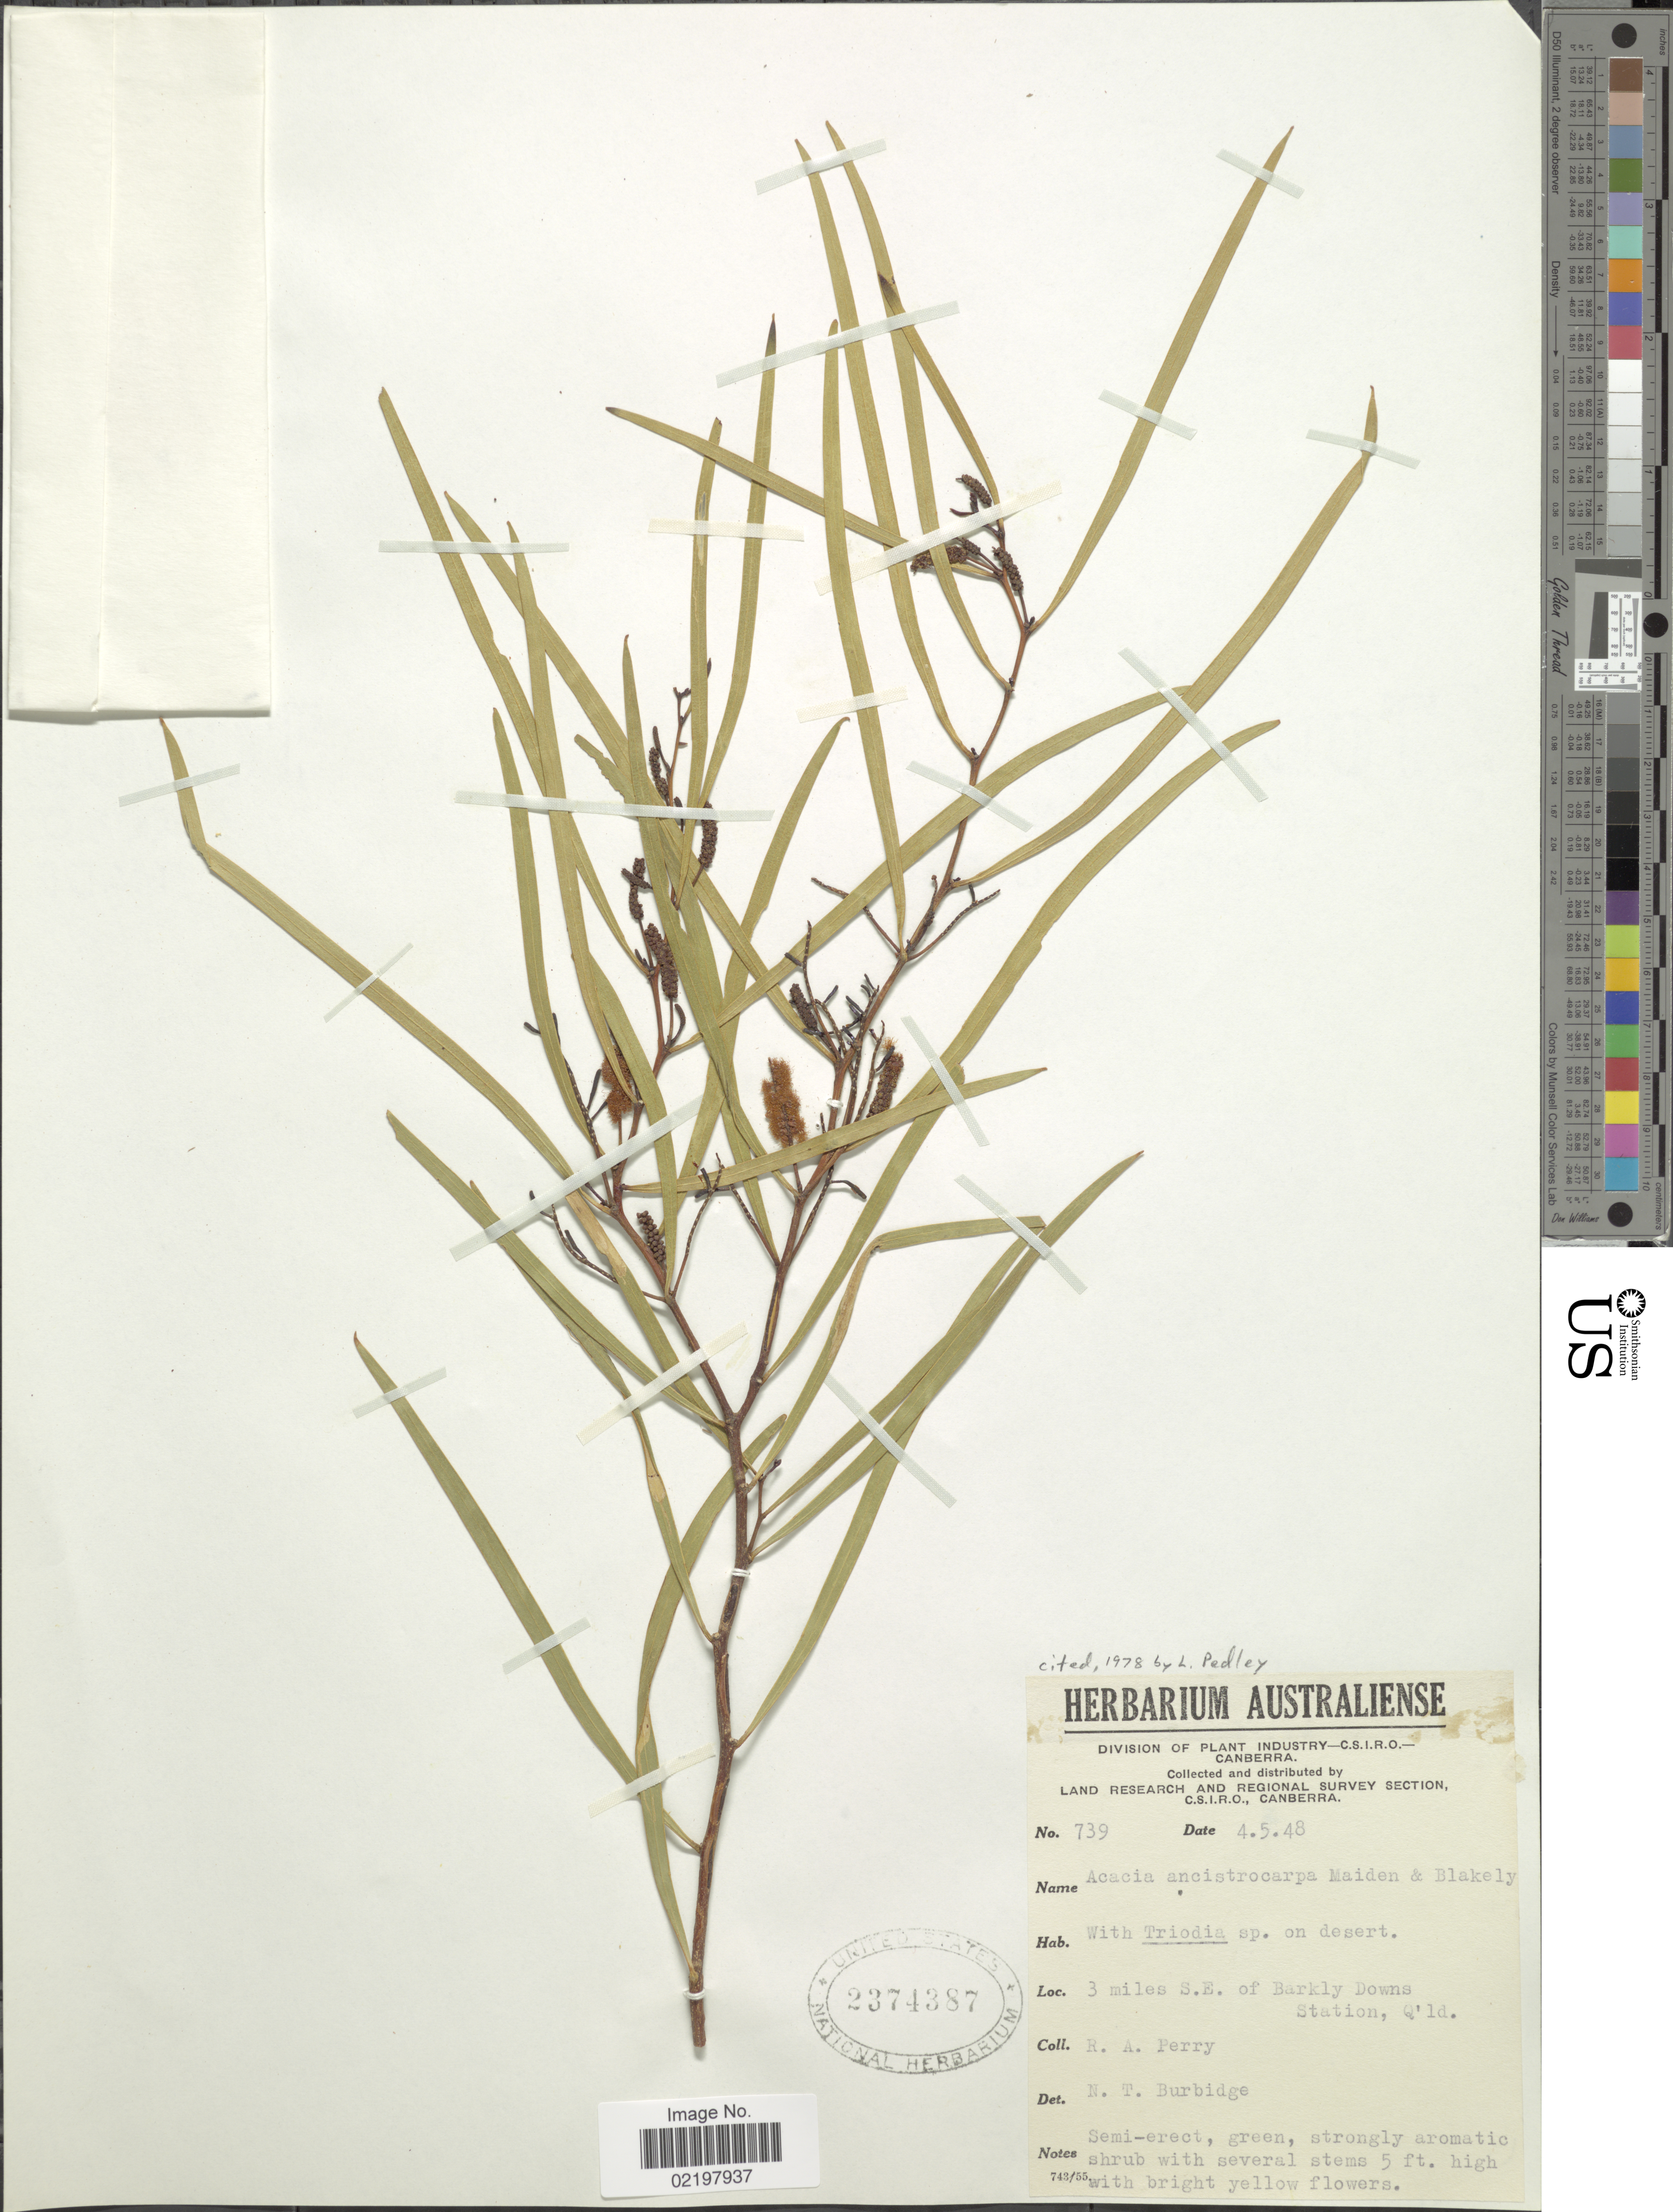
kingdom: Plantae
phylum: Tracheophyta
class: Magnoliopsida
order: Fabales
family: Fabaceae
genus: Acacia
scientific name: Acacia ancistrocarpa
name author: Maiden & Blakeley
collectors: Perry, R. A.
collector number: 739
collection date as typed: Transcribed d/m/y: 4/5/48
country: Australia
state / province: Queensland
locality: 3 miles S.E. of Barkly Downs Station, Q' ld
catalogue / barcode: US 2374387